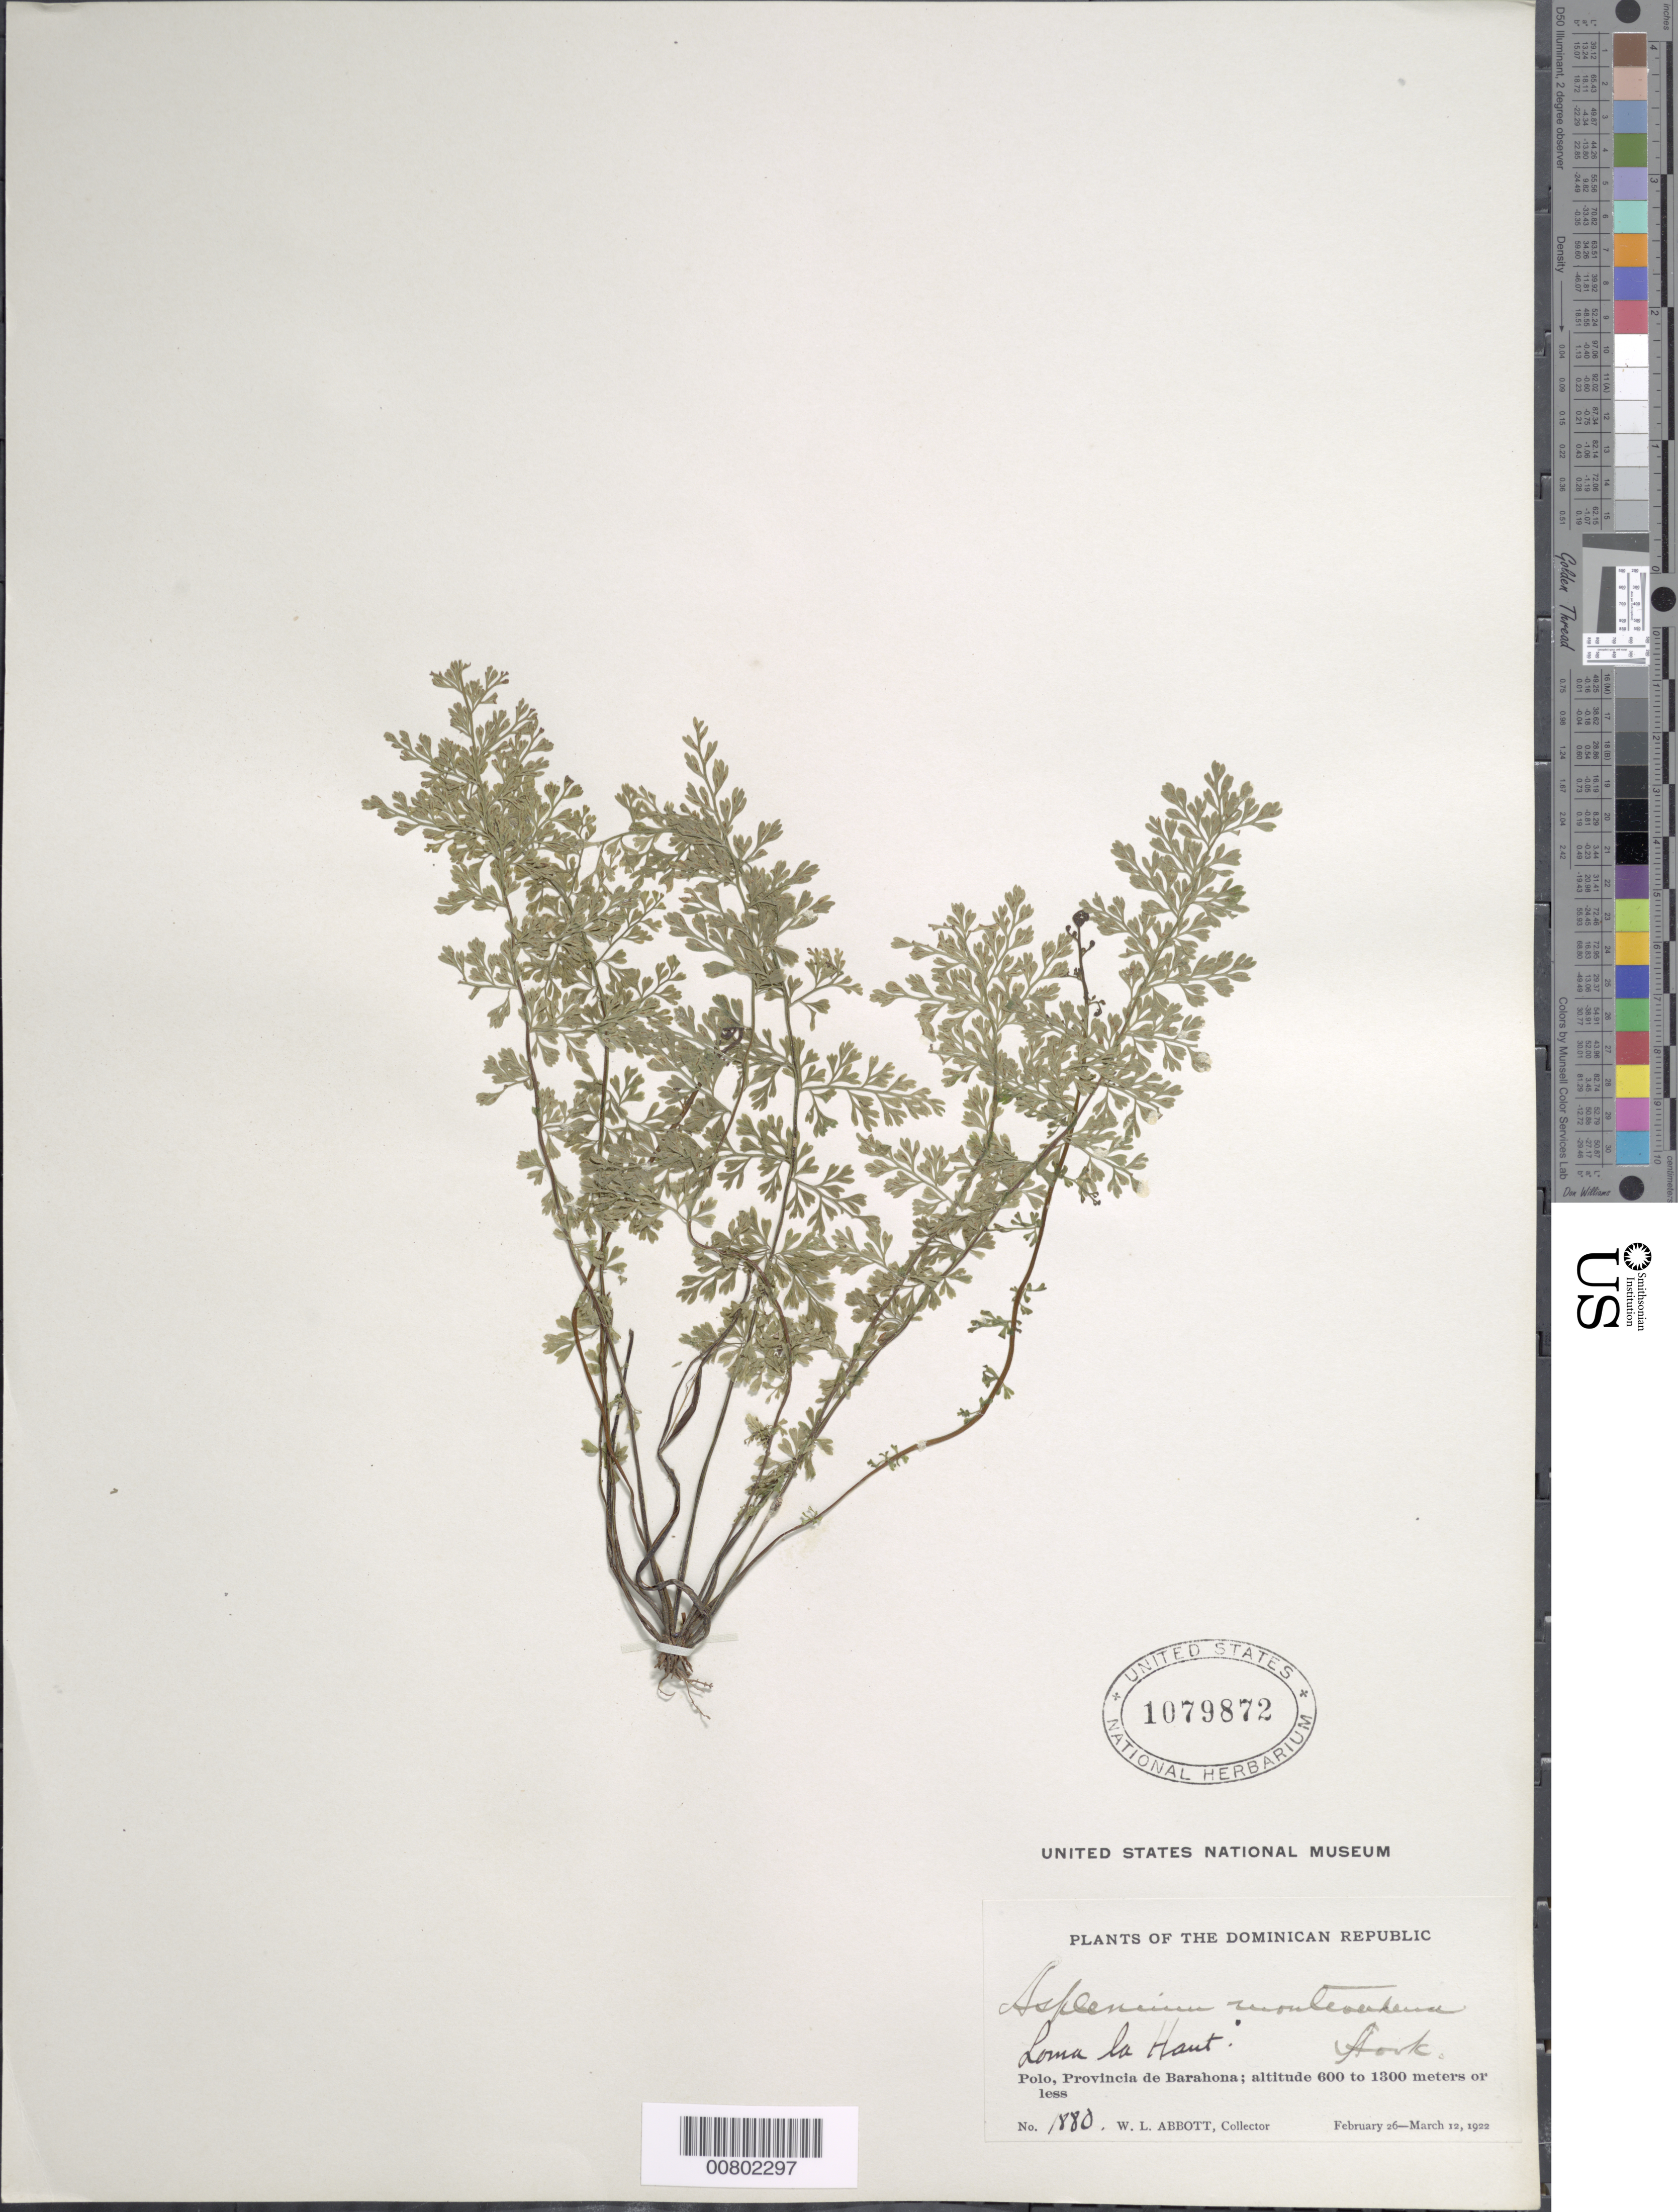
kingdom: Plantae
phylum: Tracheophyta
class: Polypodiopsida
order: Polypodiales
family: Aspleniaceae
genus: Asplenium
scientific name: Asplenium myriophyllum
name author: (Sw.) C. Presl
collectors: W. L. Abbott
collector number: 1880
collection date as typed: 26 Feb 1922 to 12 Mar 1922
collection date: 1922-02-26/1922-03-12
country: Dominican Republic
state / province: Barahona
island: Hispaniola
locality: Polo, Loma la Haut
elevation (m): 600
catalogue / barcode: US 1079872